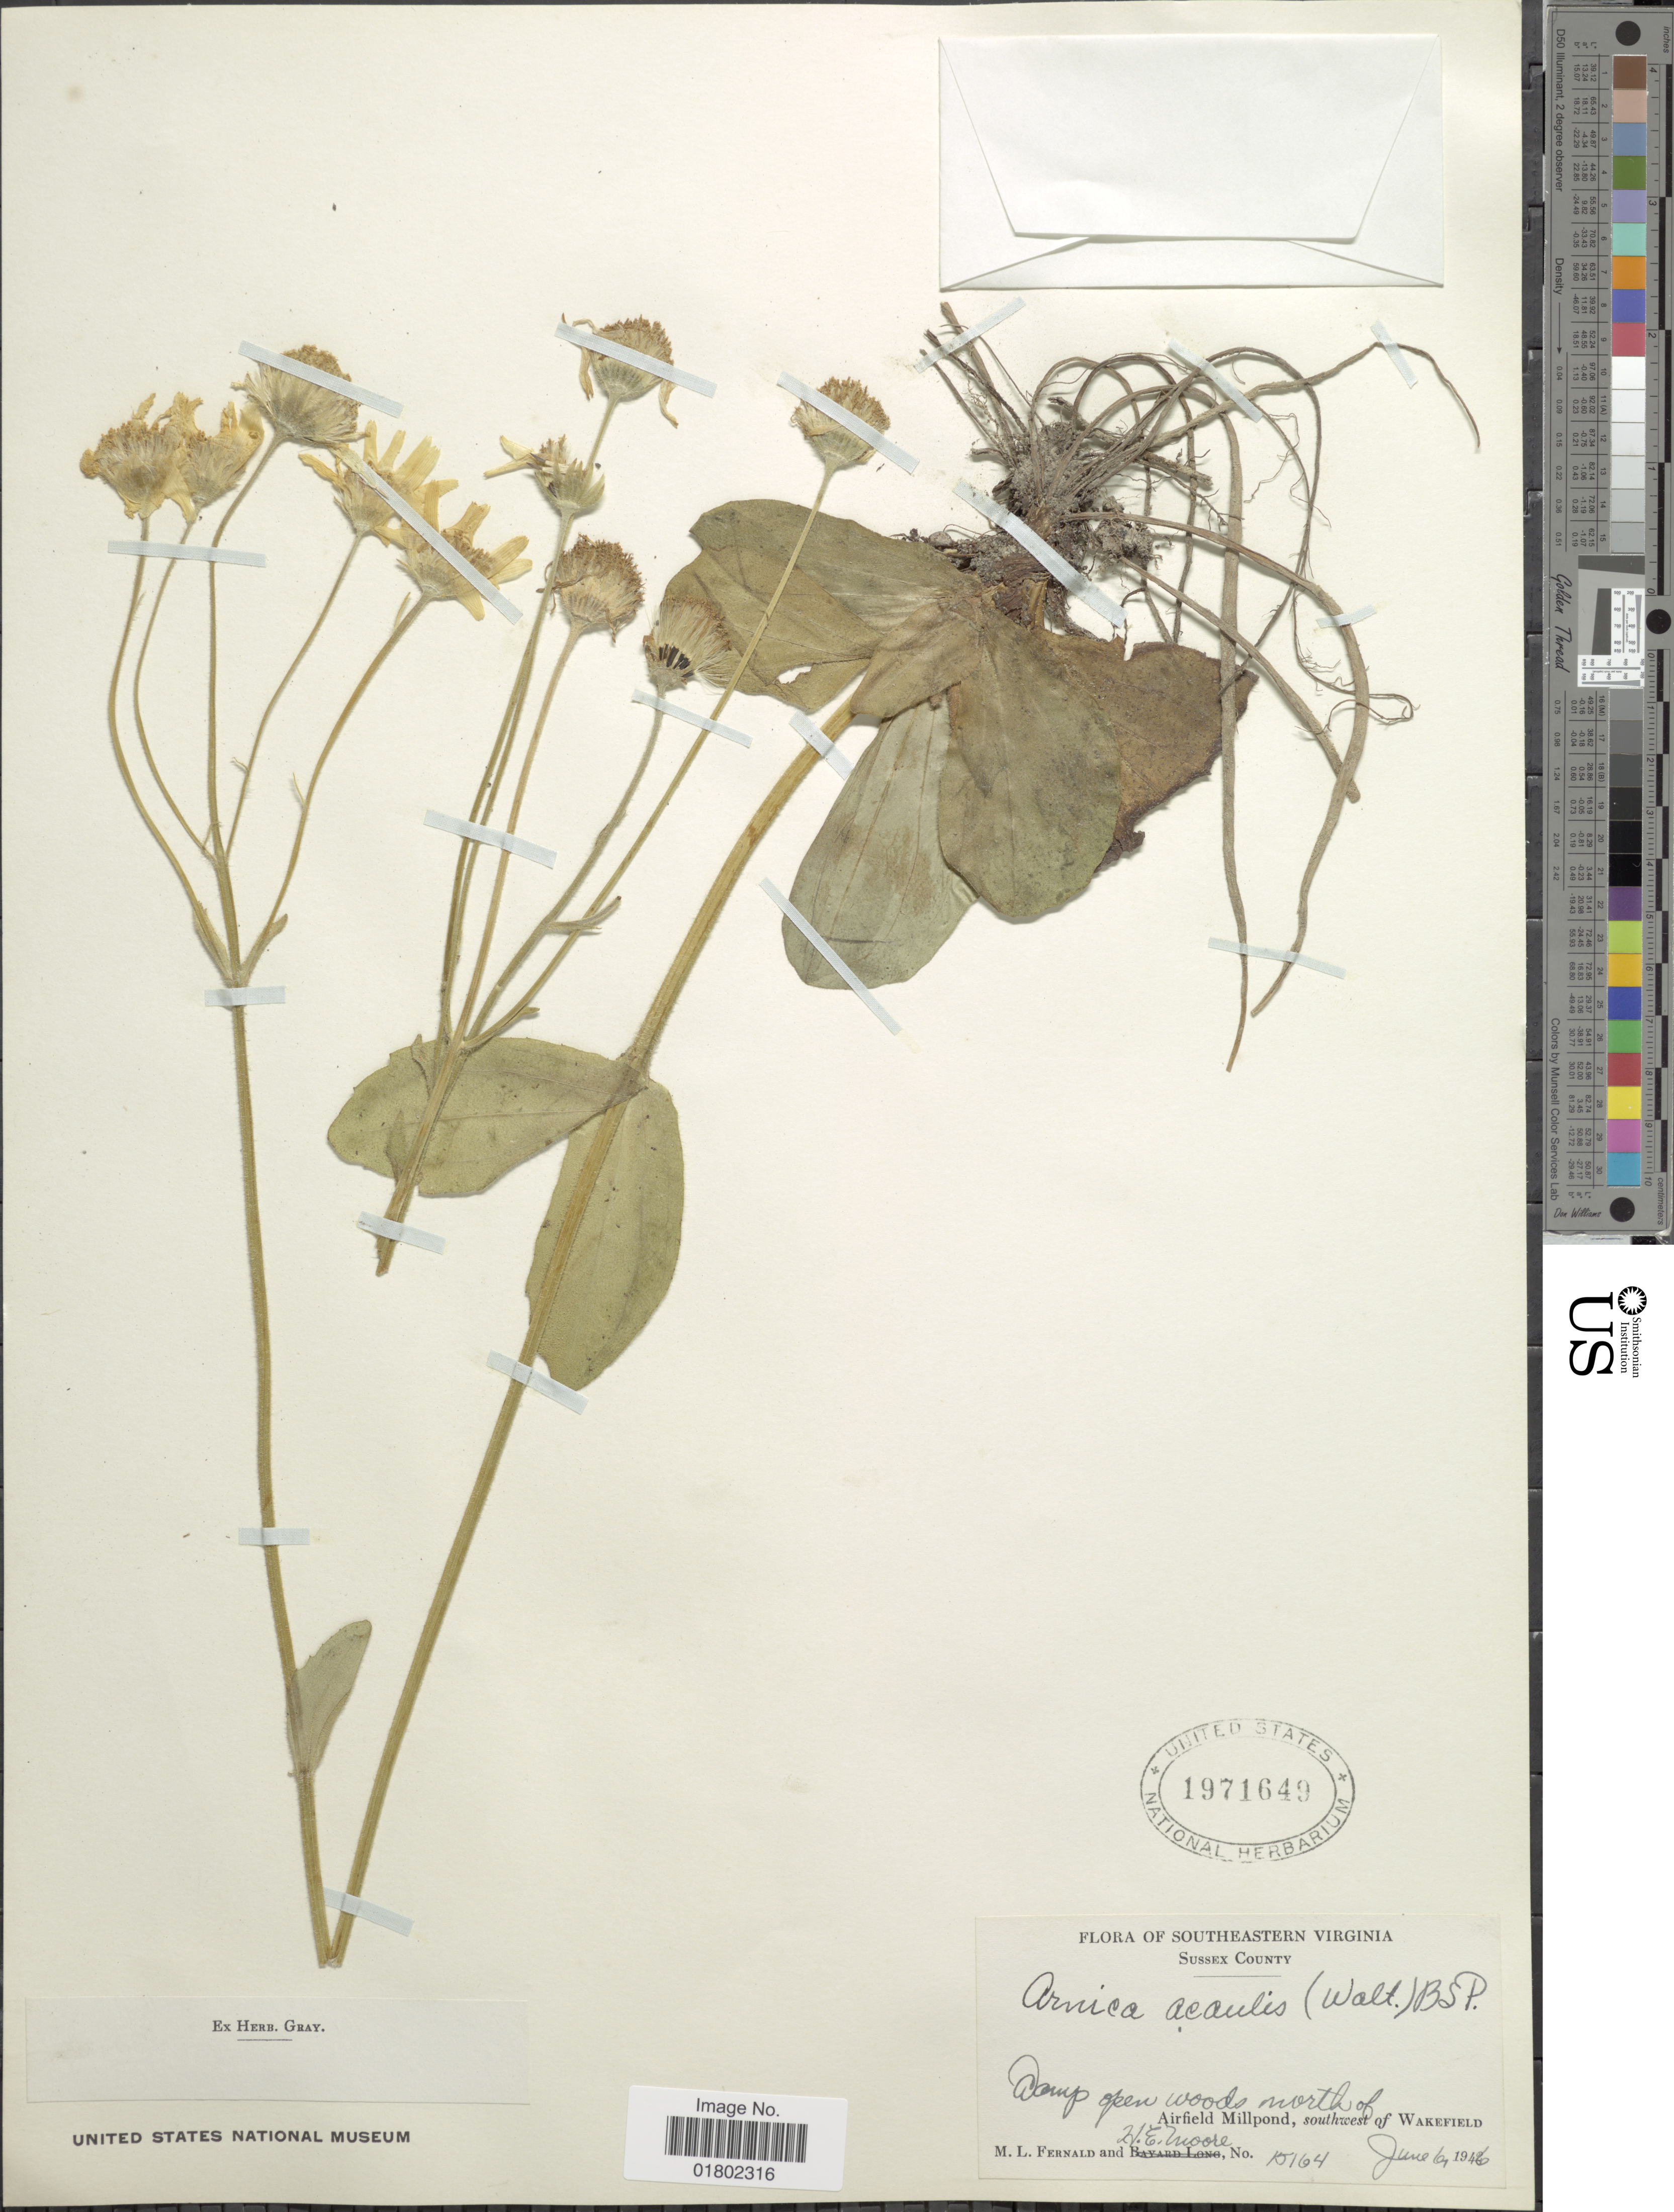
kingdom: Plantae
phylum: Tracheophyta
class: Magnoliopsida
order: Asterales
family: Asteraceae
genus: Arnica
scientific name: Arnica acaulis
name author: (Walter) Britton, Stearns & Poggenb.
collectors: M. L. Fernald & H. Moore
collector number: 15164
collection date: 1946-06-06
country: United States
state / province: Virginia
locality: Southeastern Virginia, Airfield Millpond, southwest of Wakefield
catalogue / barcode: US 1971649